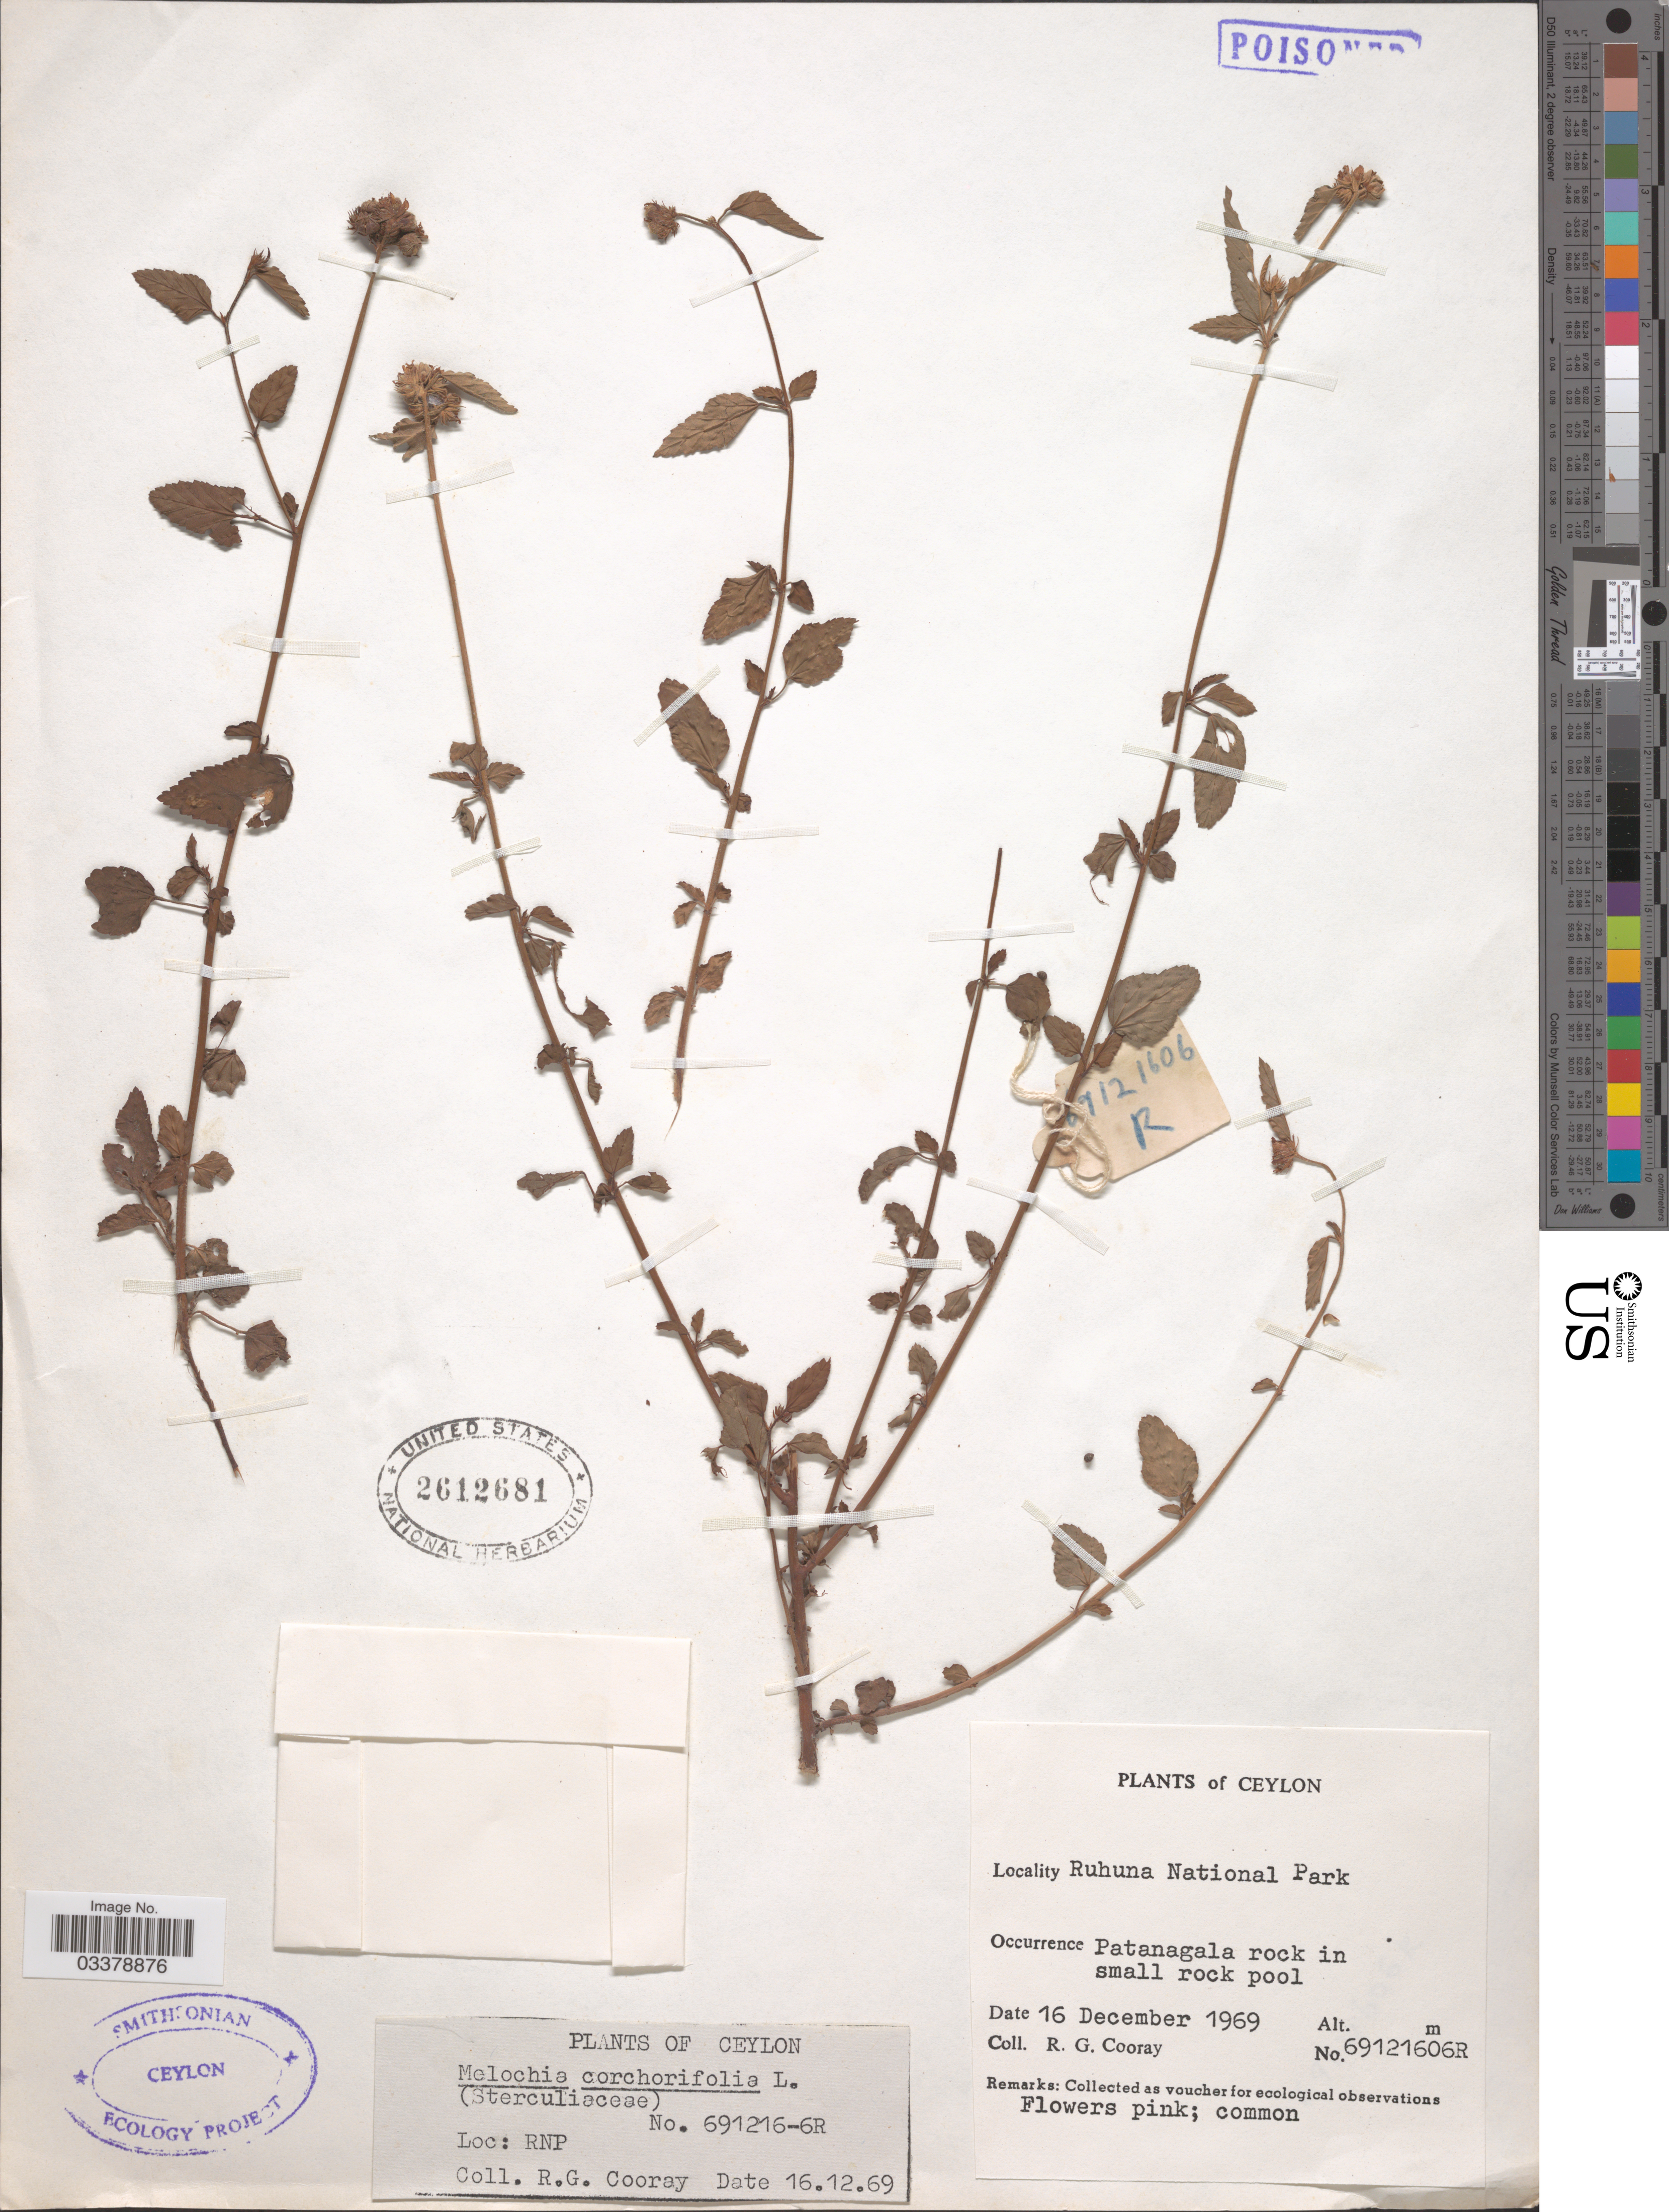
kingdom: Plantae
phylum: Tracheophyta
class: Magnoliopsida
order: Malvales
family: Malvaceae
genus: Melochia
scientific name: Melochia corchorifolia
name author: L.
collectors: R. Cooray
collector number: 69121606R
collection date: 1969-12-16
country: Sri Lanka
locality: Ceylon, Ruhuna National Park. Patanagala rock in small rock pool.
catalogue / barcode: US 2612681